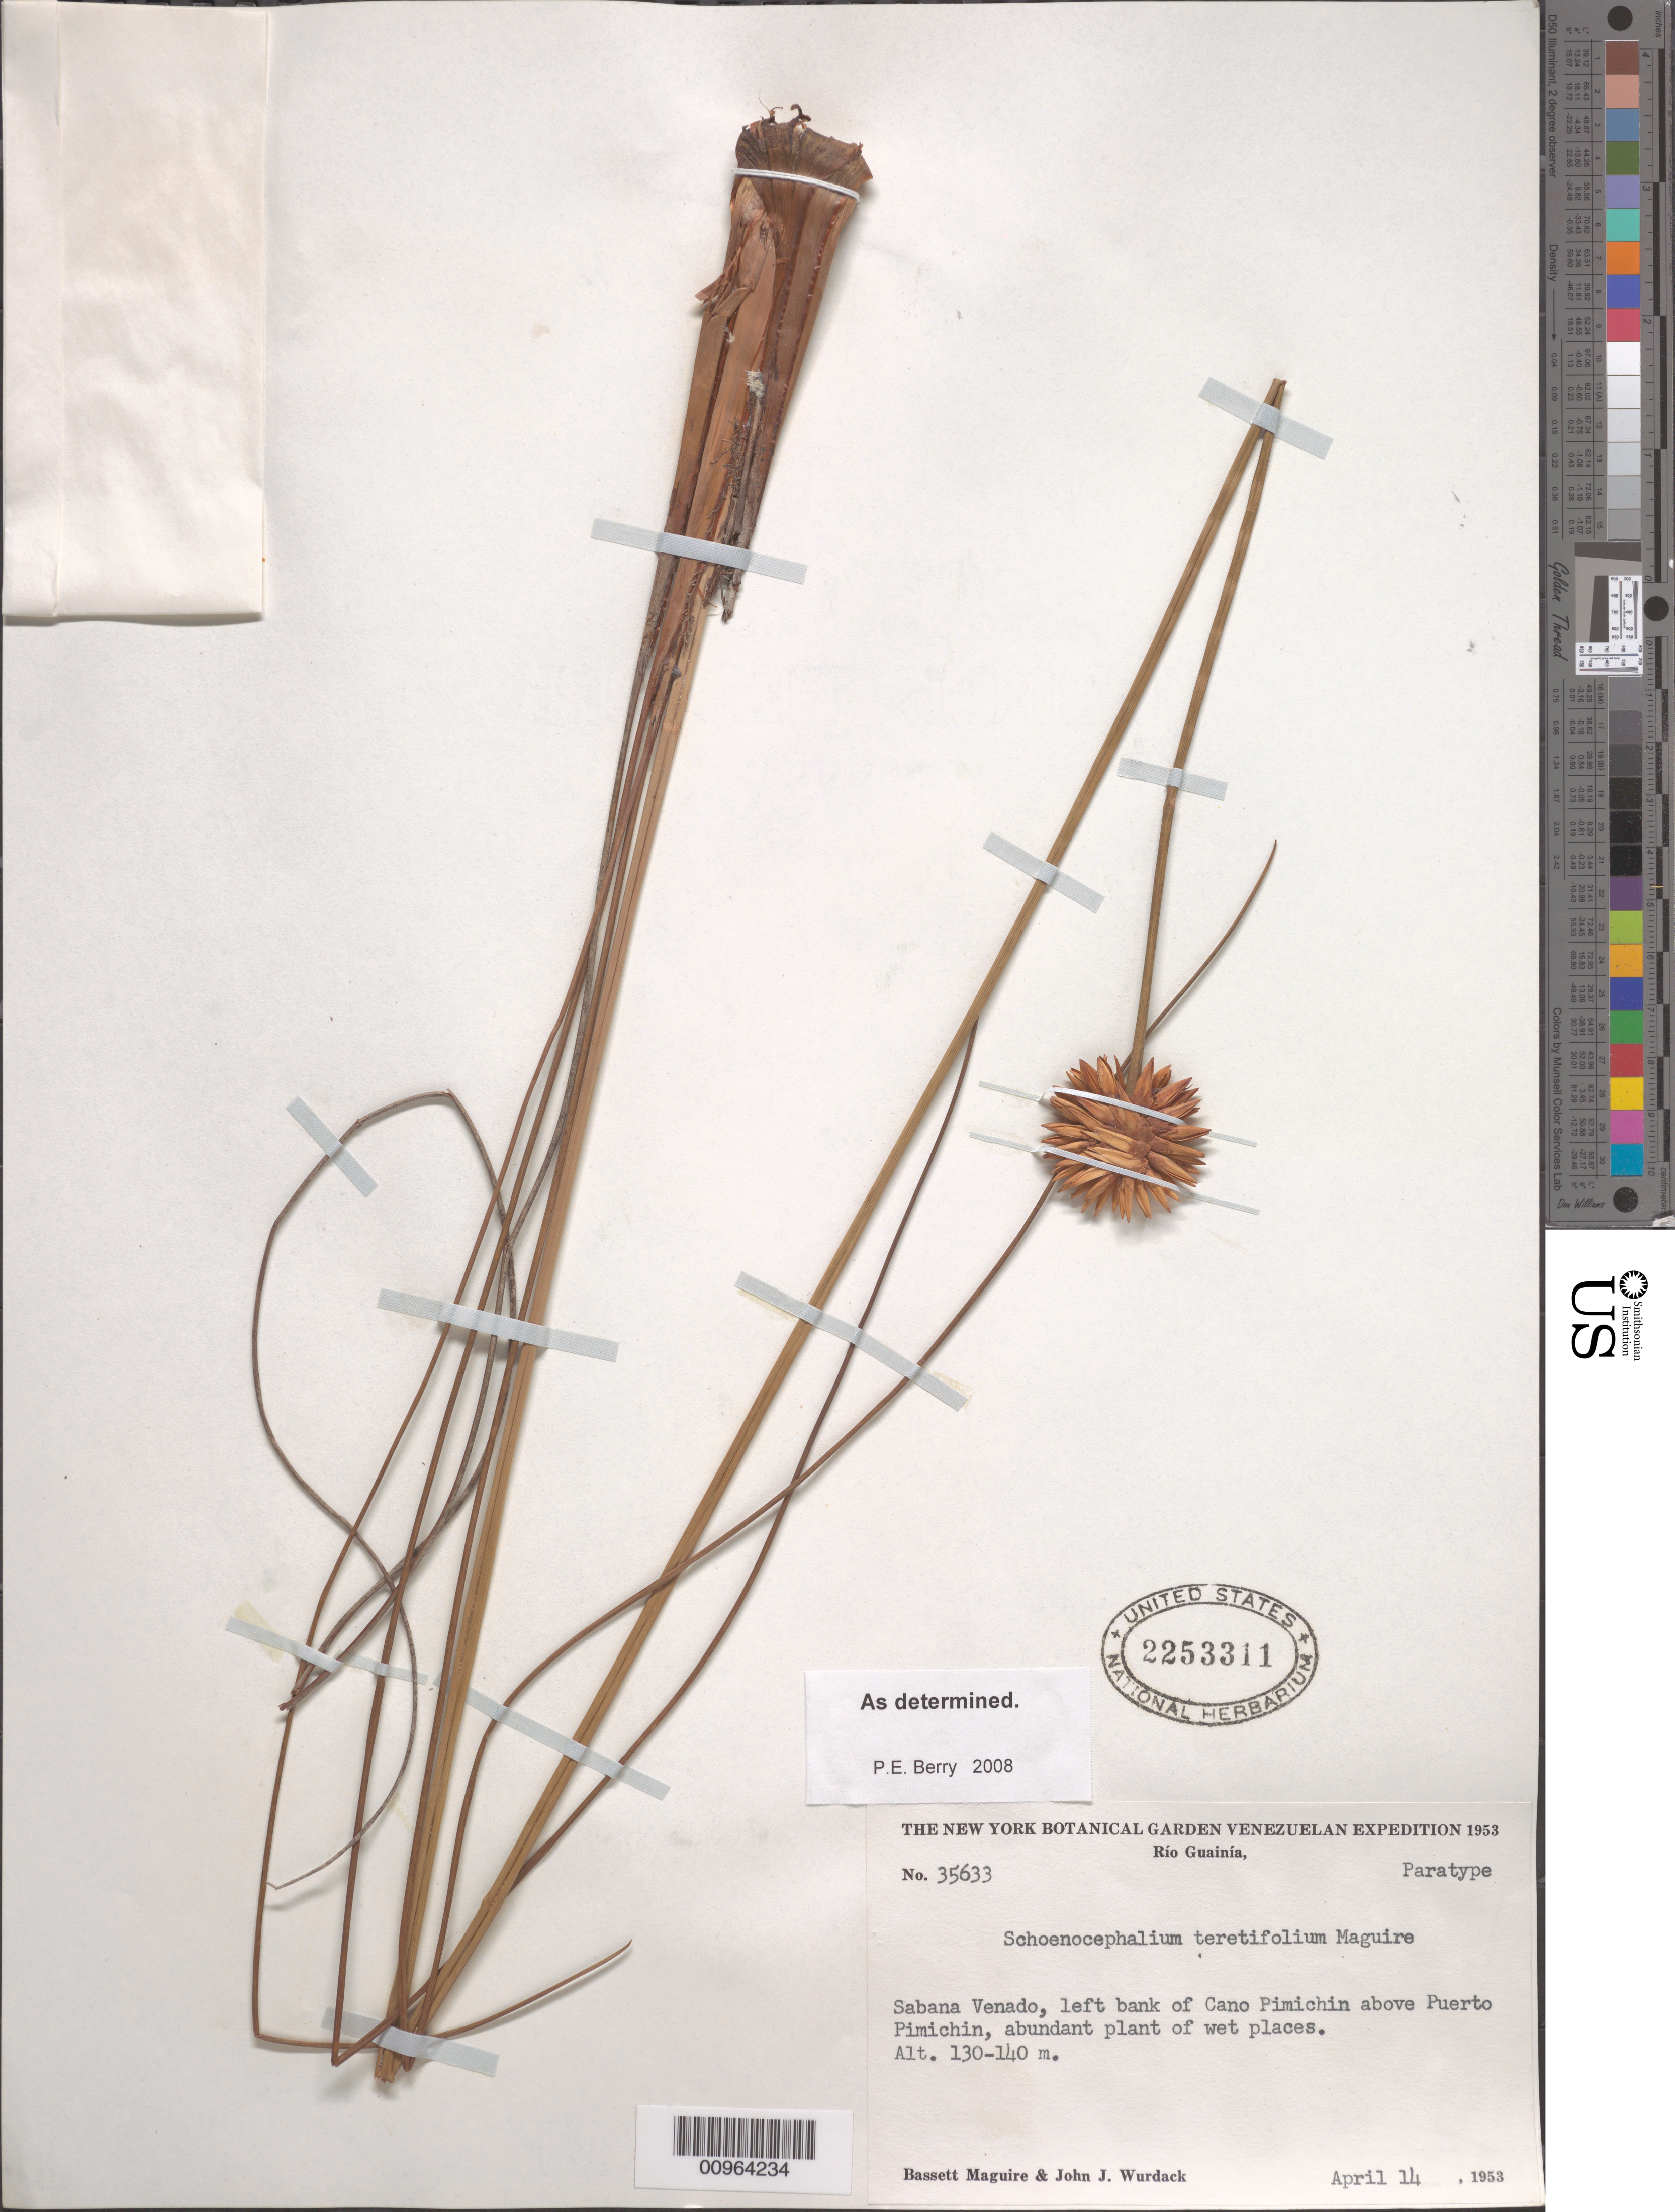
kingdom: Plantae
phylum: Tracheophyta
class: Liliopsida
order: Poales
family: Rapateaceae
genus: Schoenocephalium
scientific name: Schoenocephalium teretifolium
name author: Maguire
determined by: Berry, P. E., (WIS), University of Wisconsin - Madison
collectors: B. Maguire & J. J. Wurdack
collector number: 35633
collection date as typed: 14-Apr-53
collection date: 1953-04-14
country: Venezuela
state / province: Amazonas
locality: Sabana El Venado, Caño Pimichin left bank, above Puerto Pimichin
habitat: Wet places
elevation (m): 130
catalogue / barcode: US 2253311